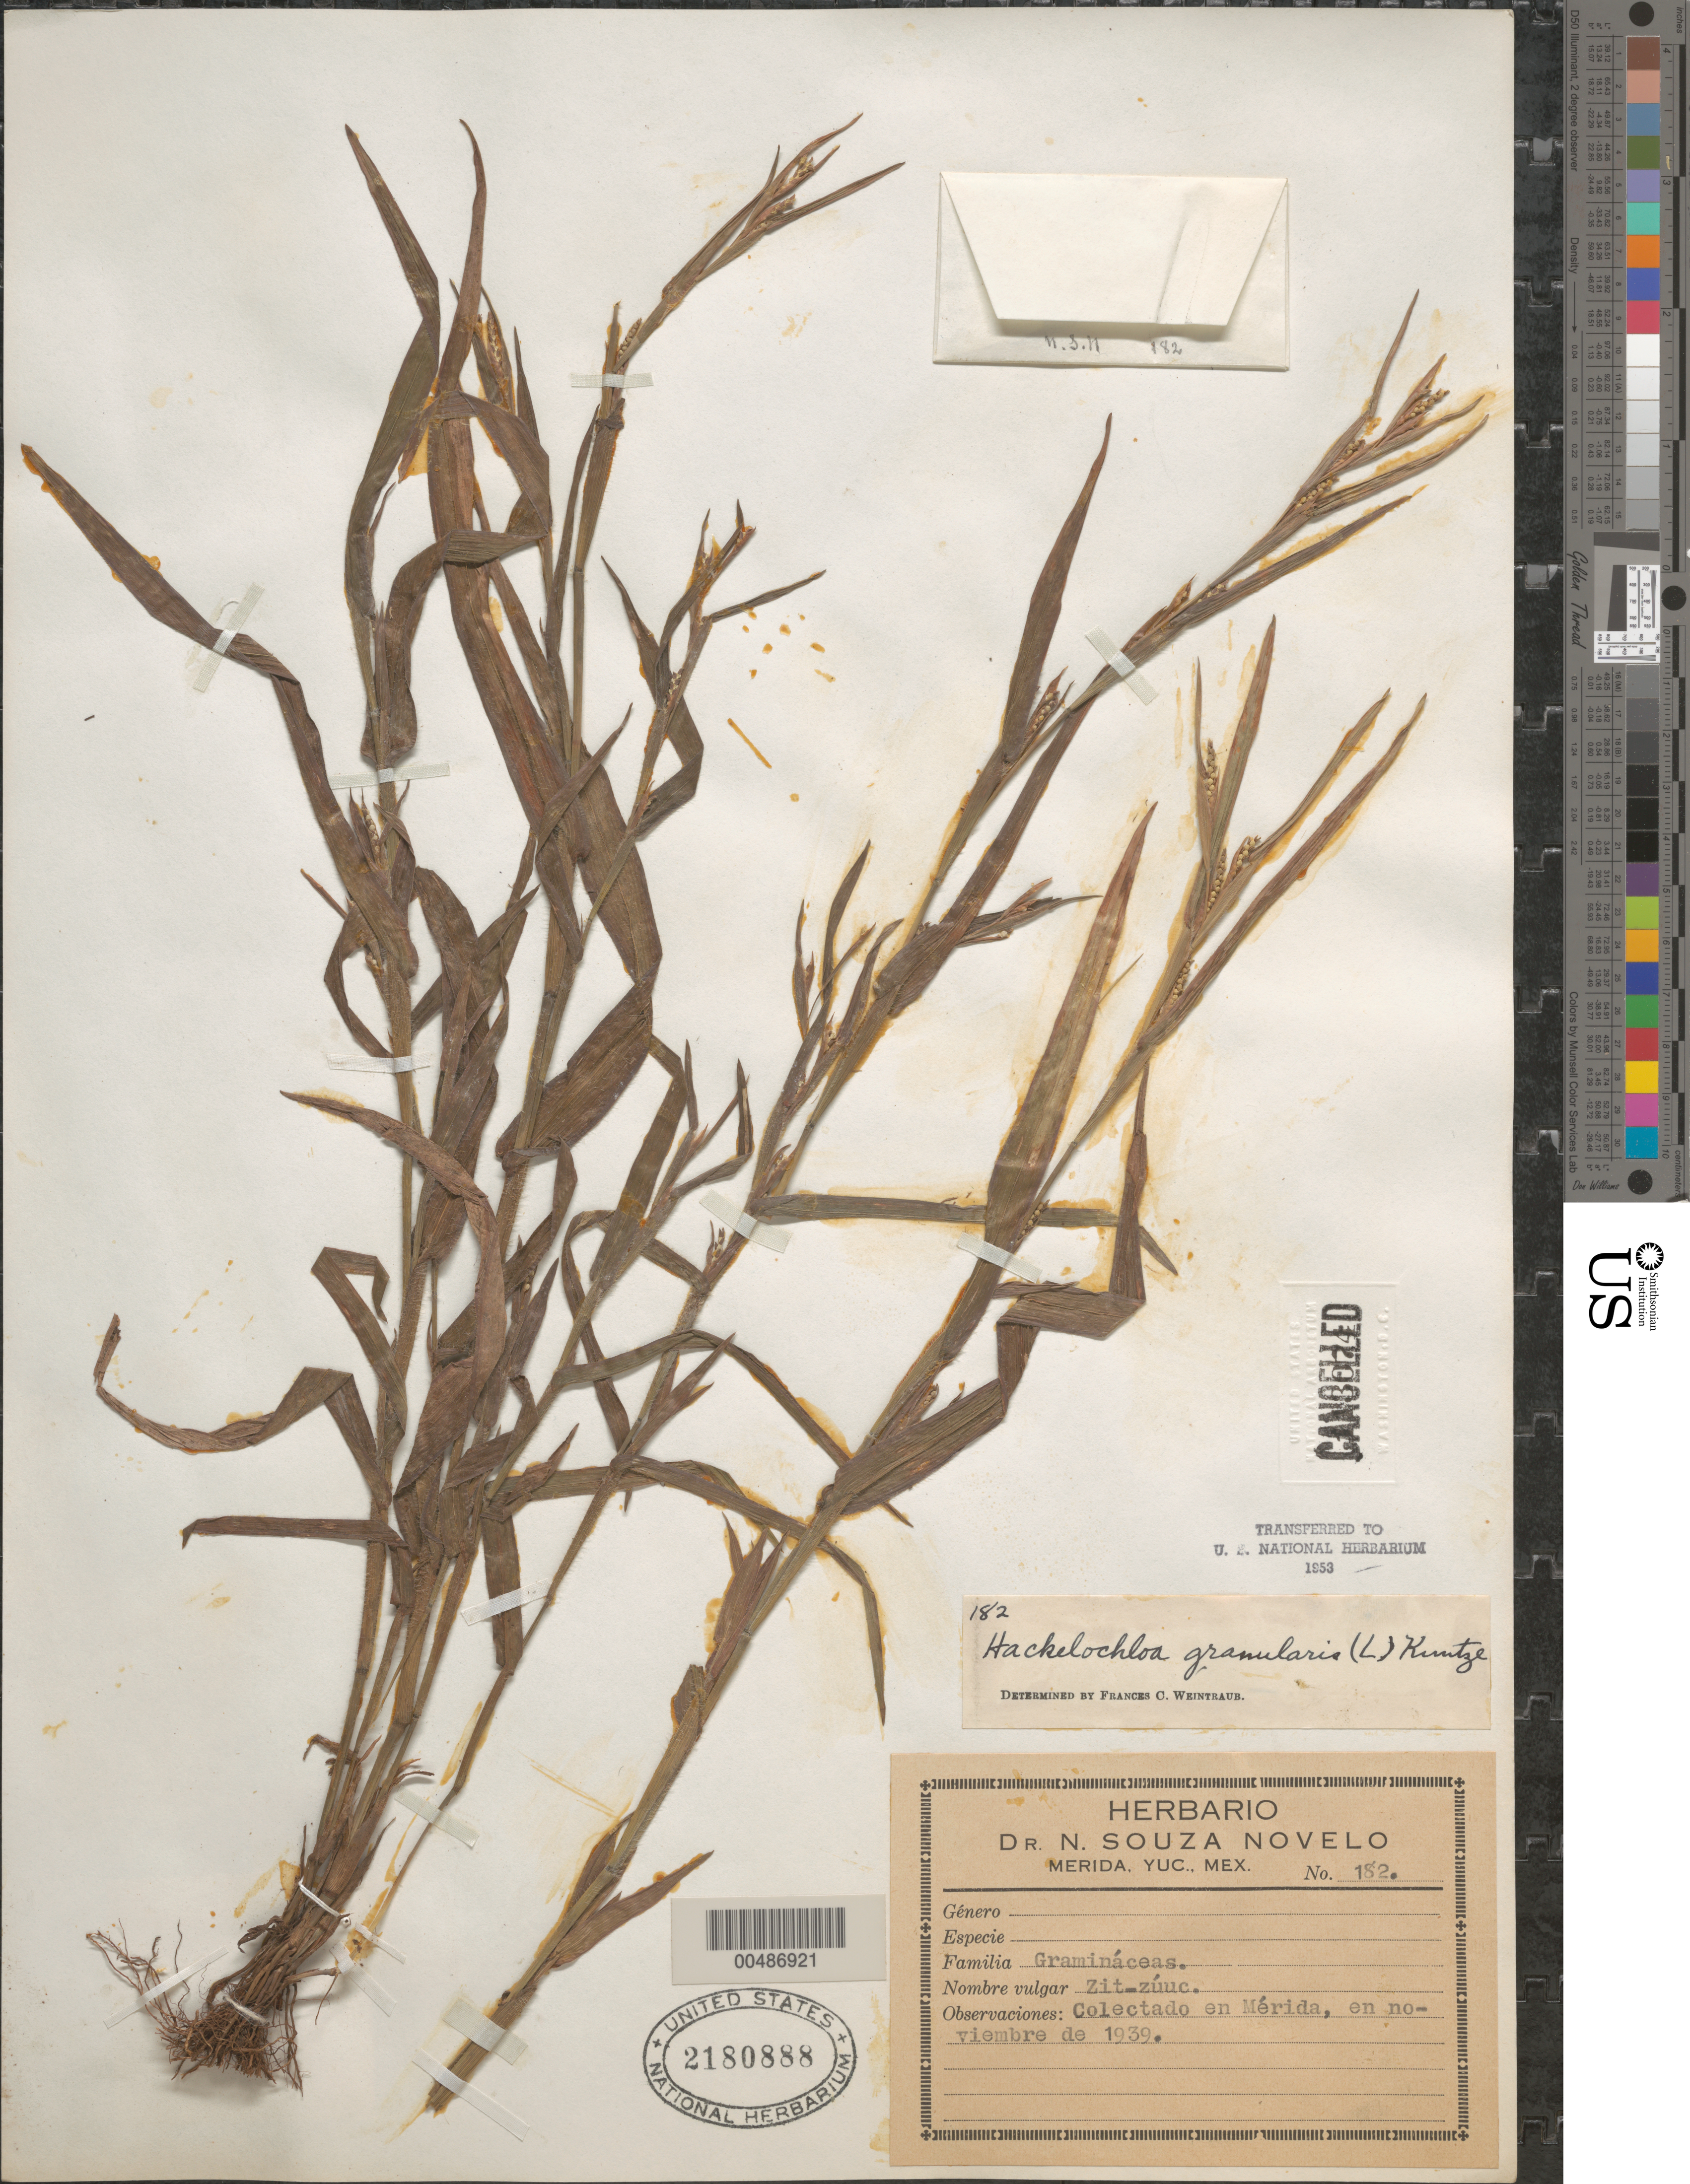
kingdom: Plantae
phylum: Tracheophyta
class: Liliopsida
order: Poales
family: Poaceae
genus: Hackelochloa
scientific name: Hackelochloa granularis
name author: (L.) Kuntze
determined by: Weintraub, F. C.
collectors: N. Souza-Novelo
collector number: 182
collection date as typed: Nov 1939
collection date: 1939-11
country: Mexico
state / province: Yucatan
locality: M‚rida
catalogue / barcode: US 2180888